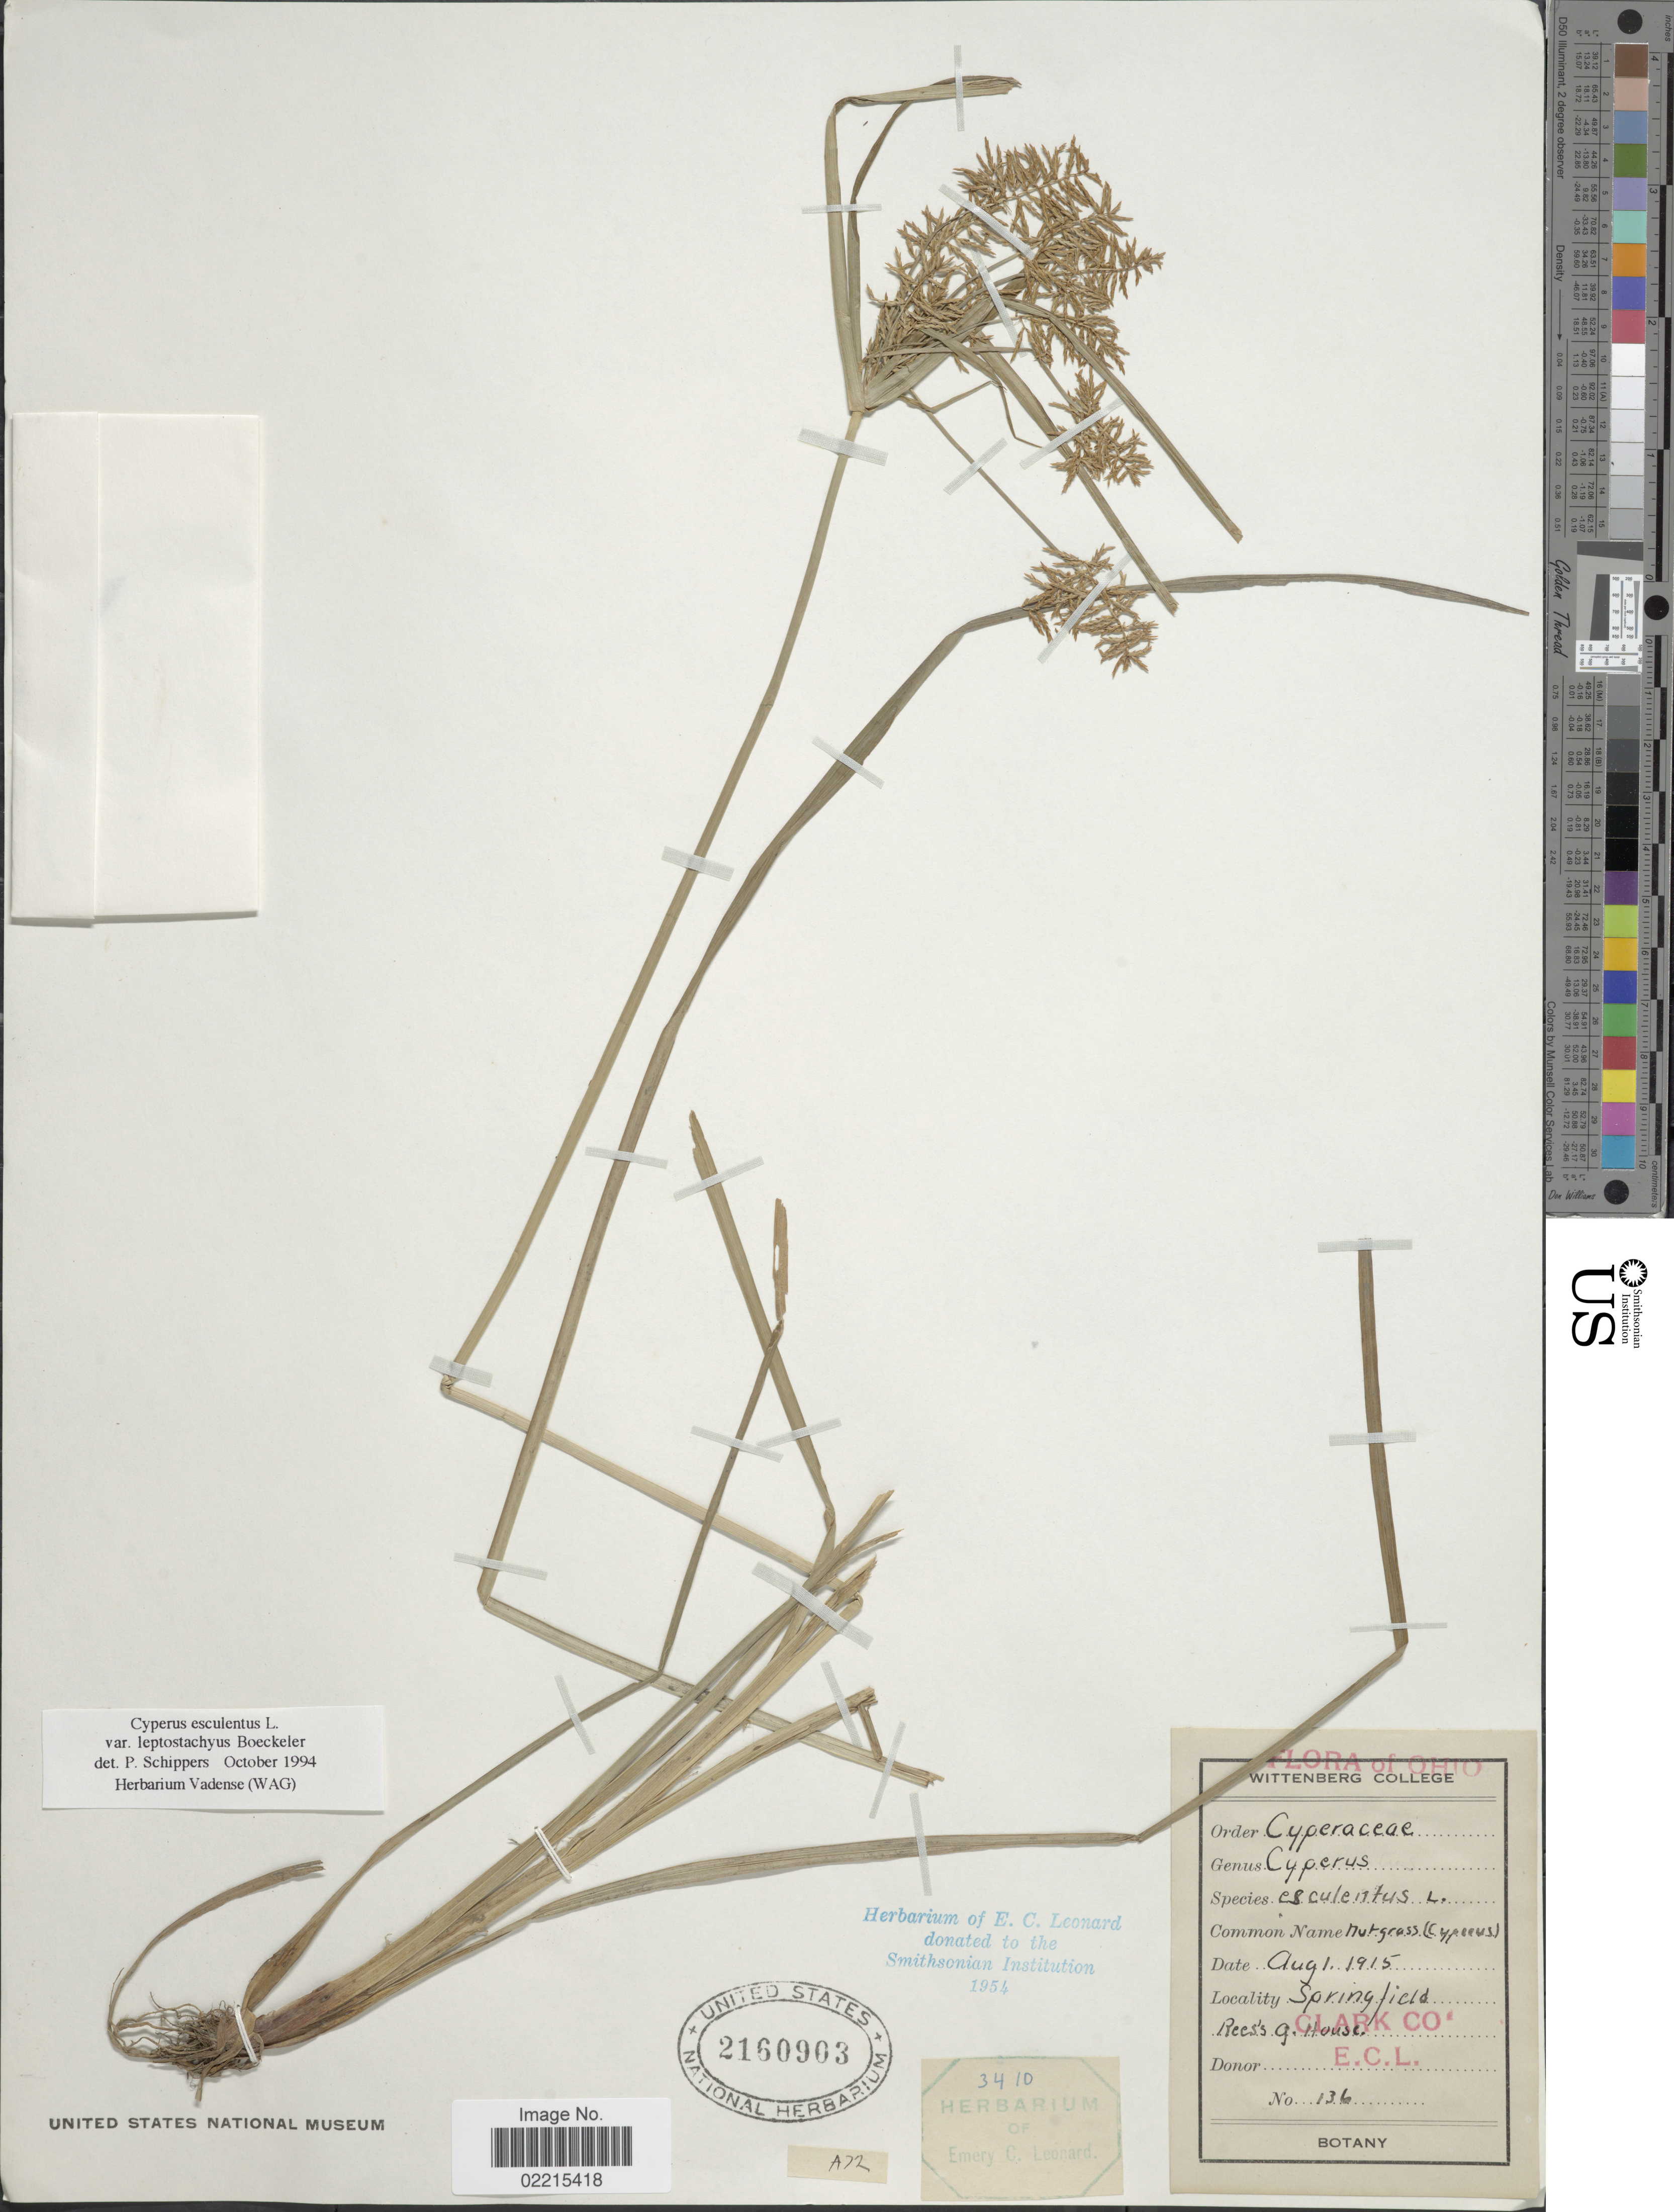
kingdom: Plantae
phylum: Tracheophyta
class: Liliopsida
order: Poales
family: Cyperaceae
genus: Cyperus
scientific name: Cyperus esculentus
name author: L.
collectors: E. C. Leonard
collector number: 136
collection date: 1915-08-01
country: United States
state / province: Ohio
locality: Springfield, Rees's G. House, Clark Co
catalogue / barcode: US 2160903